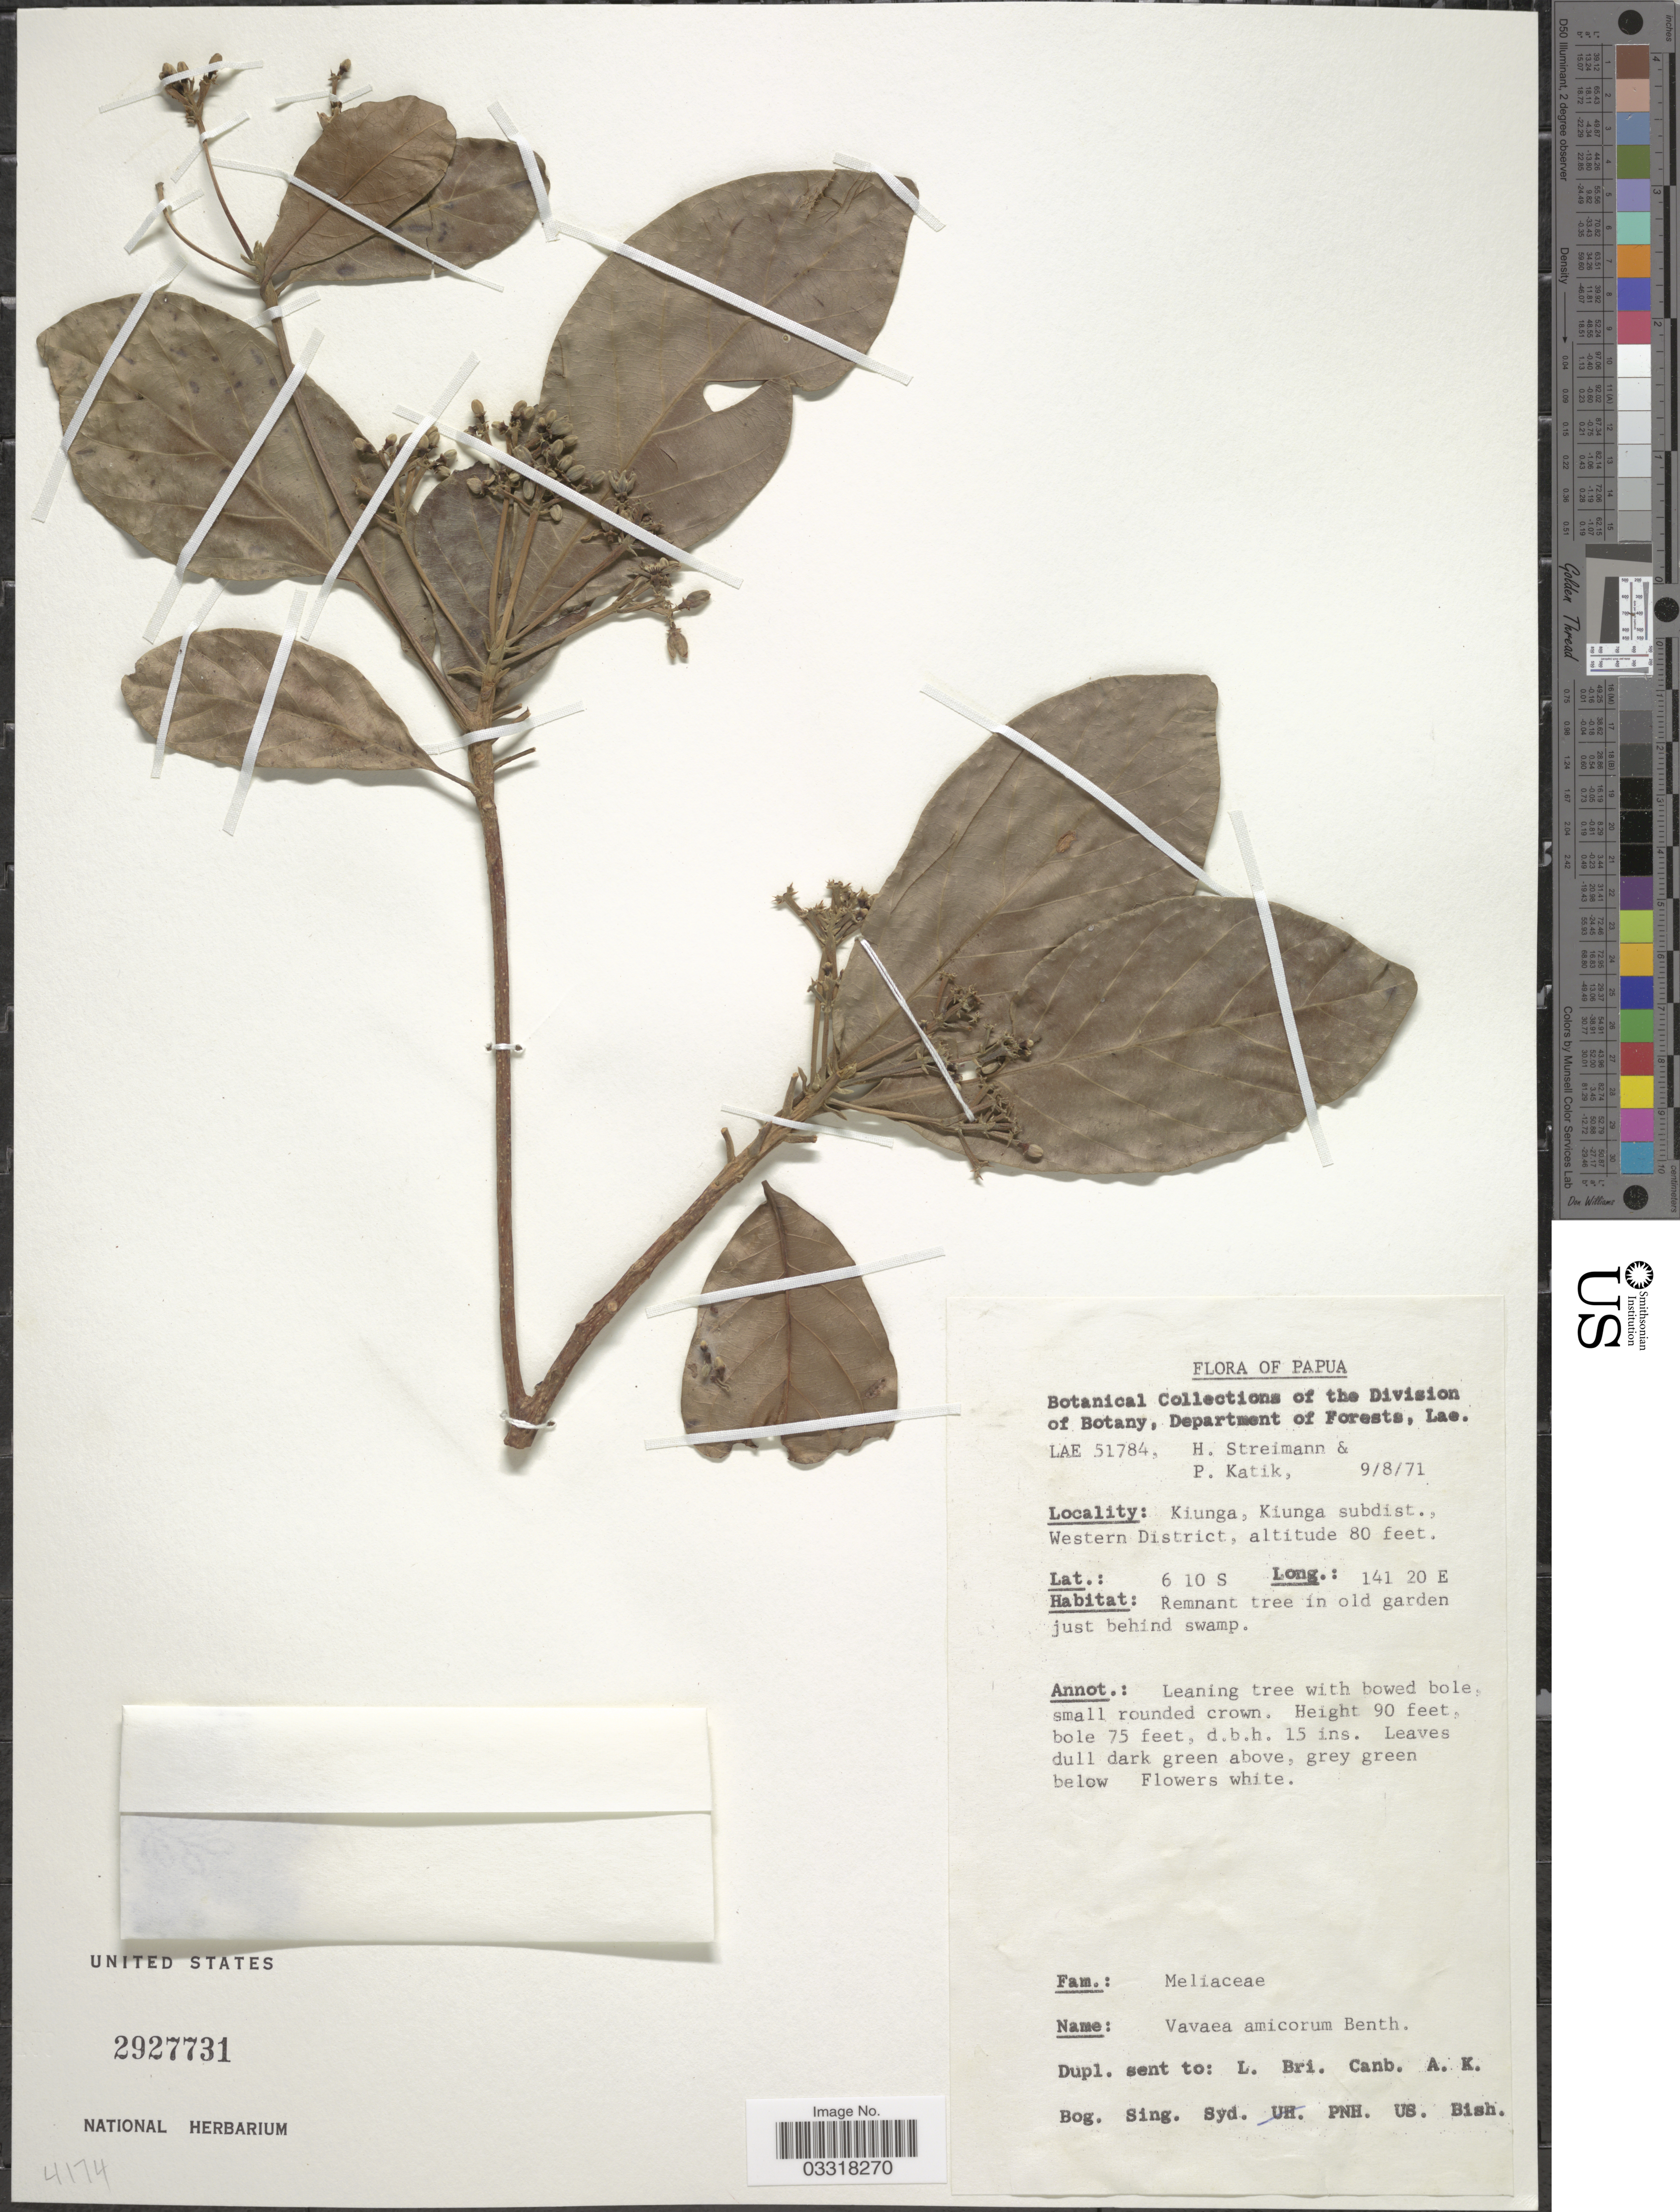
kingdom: Plantae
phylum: Tracheophyta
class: Magnoliopsida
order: Sapindales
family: Meliaceae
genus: Vavaea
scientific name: Vavaea amicorum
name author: Benth.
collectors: H. Streimann & P. Katik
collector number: LAE51784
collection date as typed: Transcribed d/m/y: 9/8/71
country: Papua New Guinea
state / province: Manus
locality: Papua. Kiunga, Kiunga subdist., Western District.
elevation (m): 24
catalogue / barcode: US 2927731